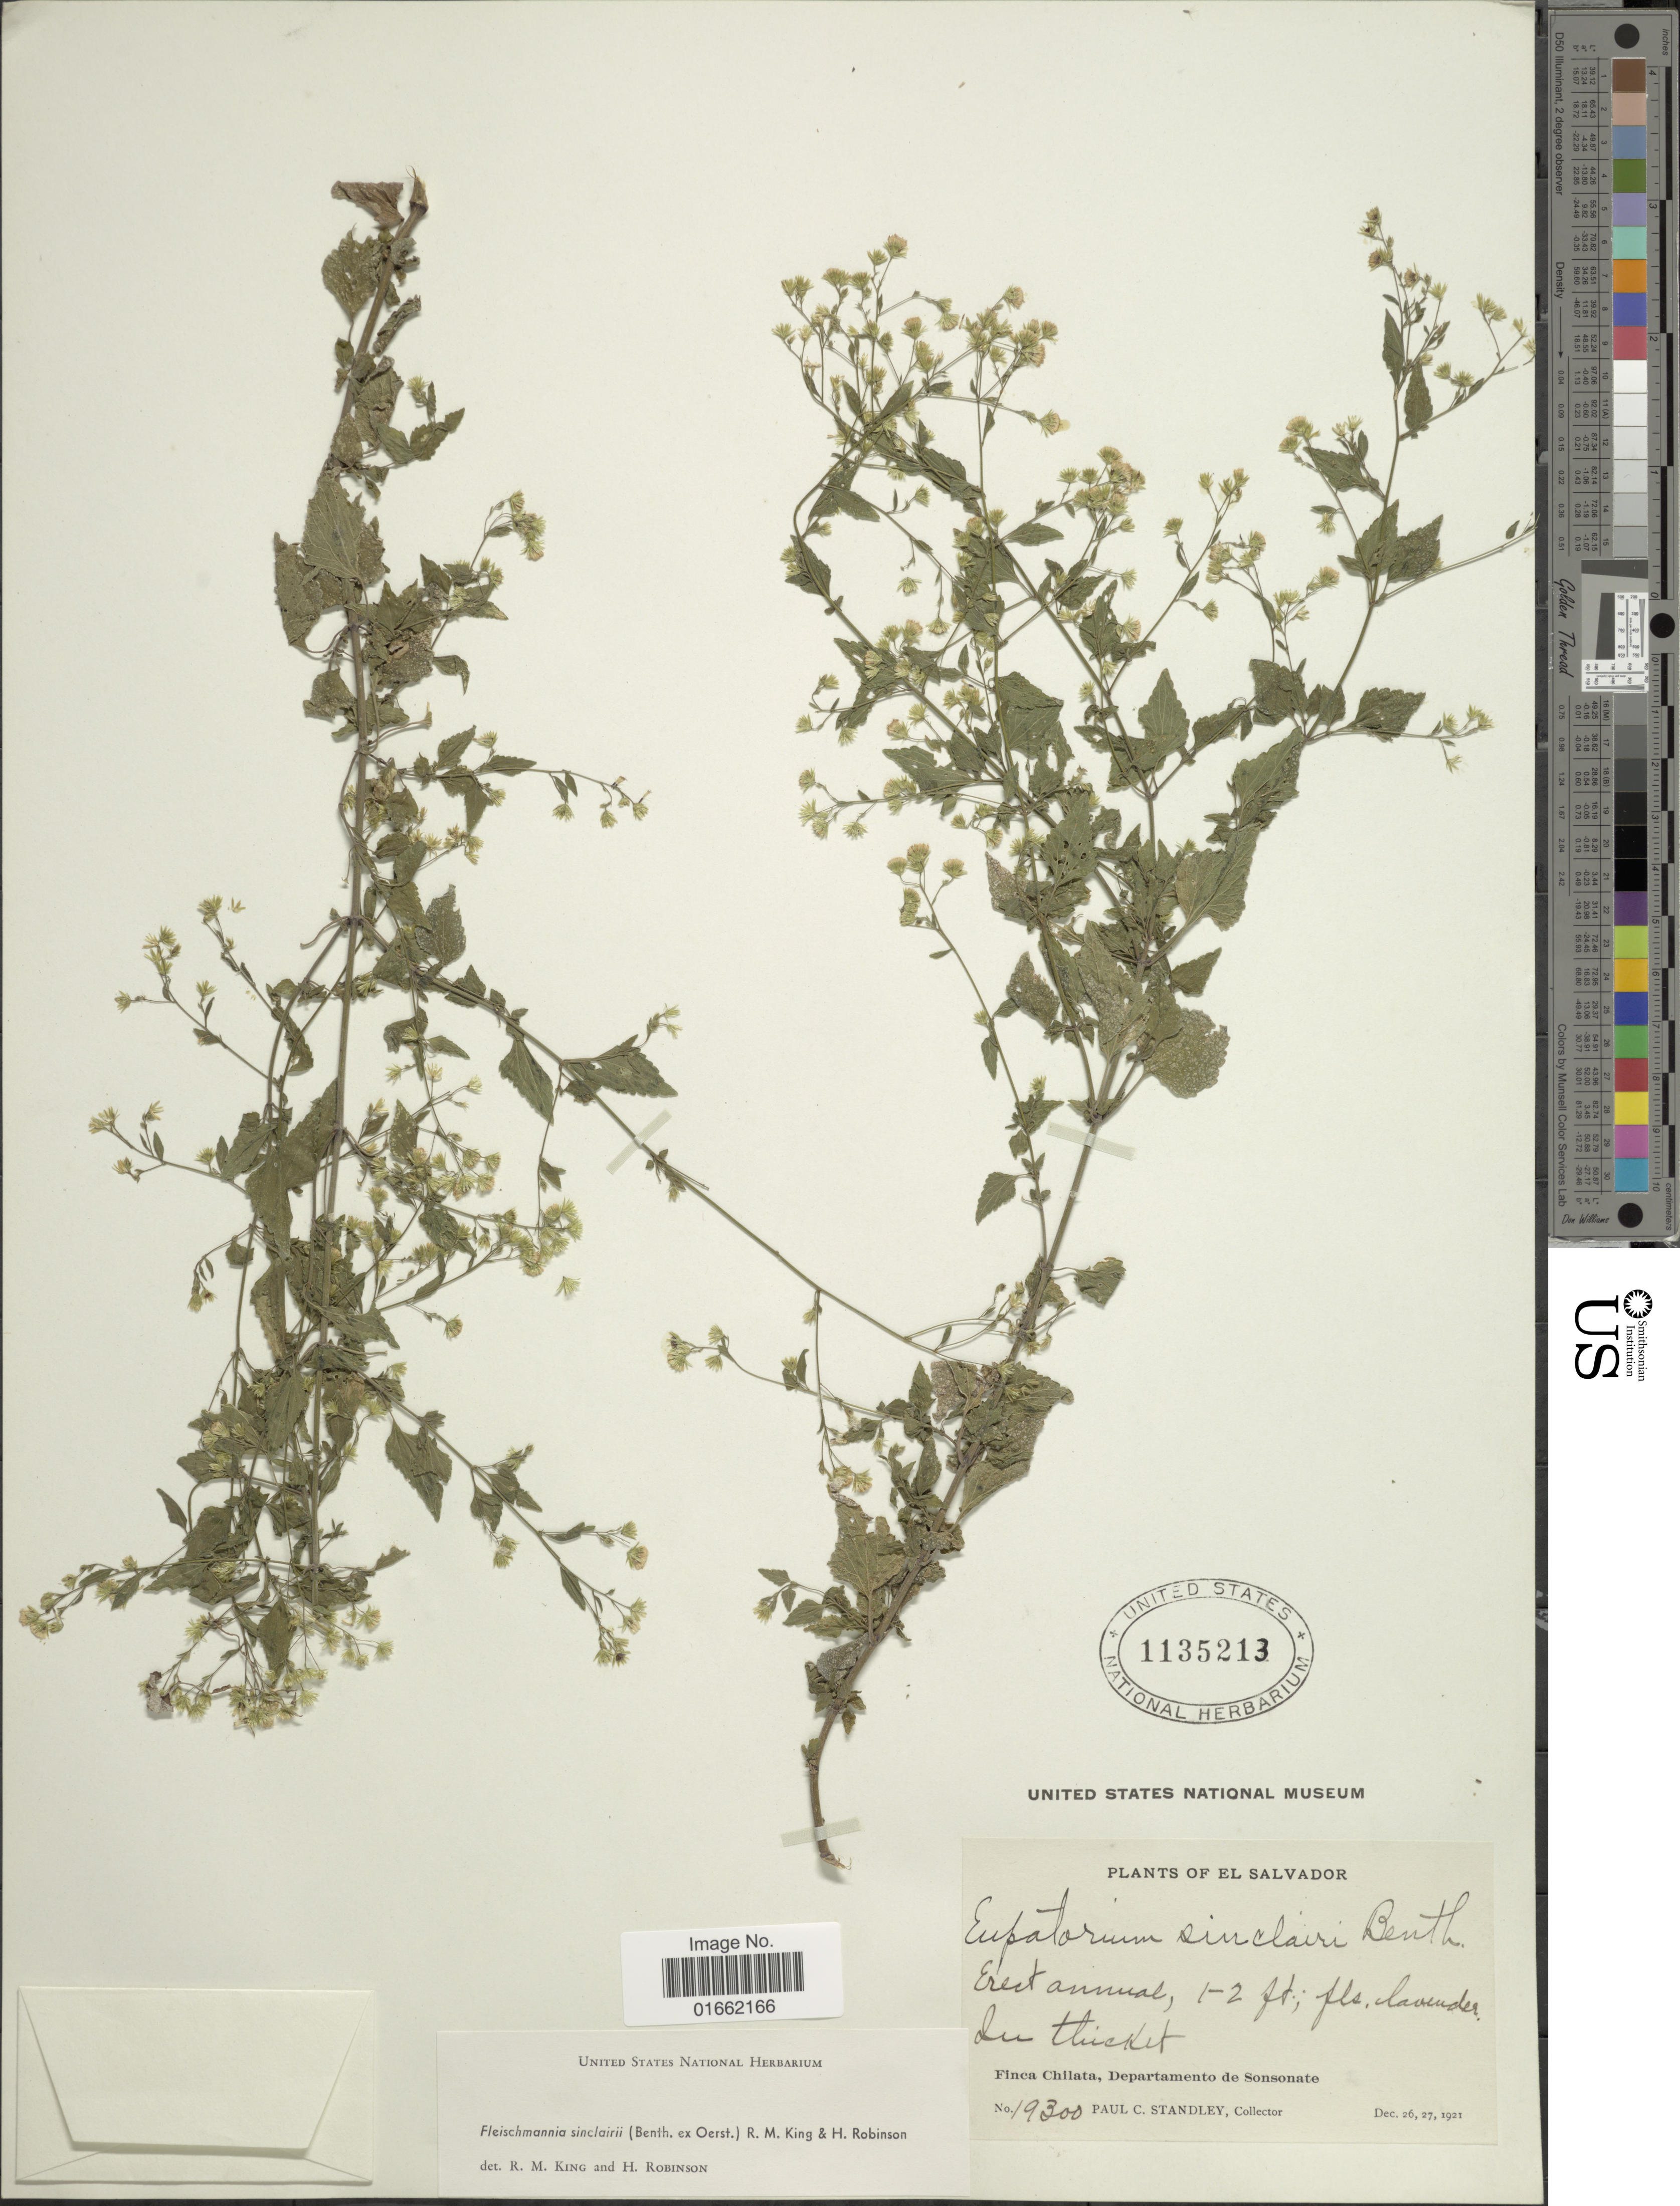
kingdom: Plantae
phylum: Tracheophyta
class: Magnoliopsida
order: Asterales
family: Asteraceae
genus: Fleischmannia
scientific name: Fleischmannia sinclairii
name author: (Benth. ex Oerst.) R.M. King & H. Rob.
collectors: P. C. Standley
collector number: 19300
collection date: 1921-12-26/1921-12-27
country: El Salvador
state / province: Sonsonate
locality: Finca Chilata, Departamento de Sonsonate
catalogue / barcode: US 1135213